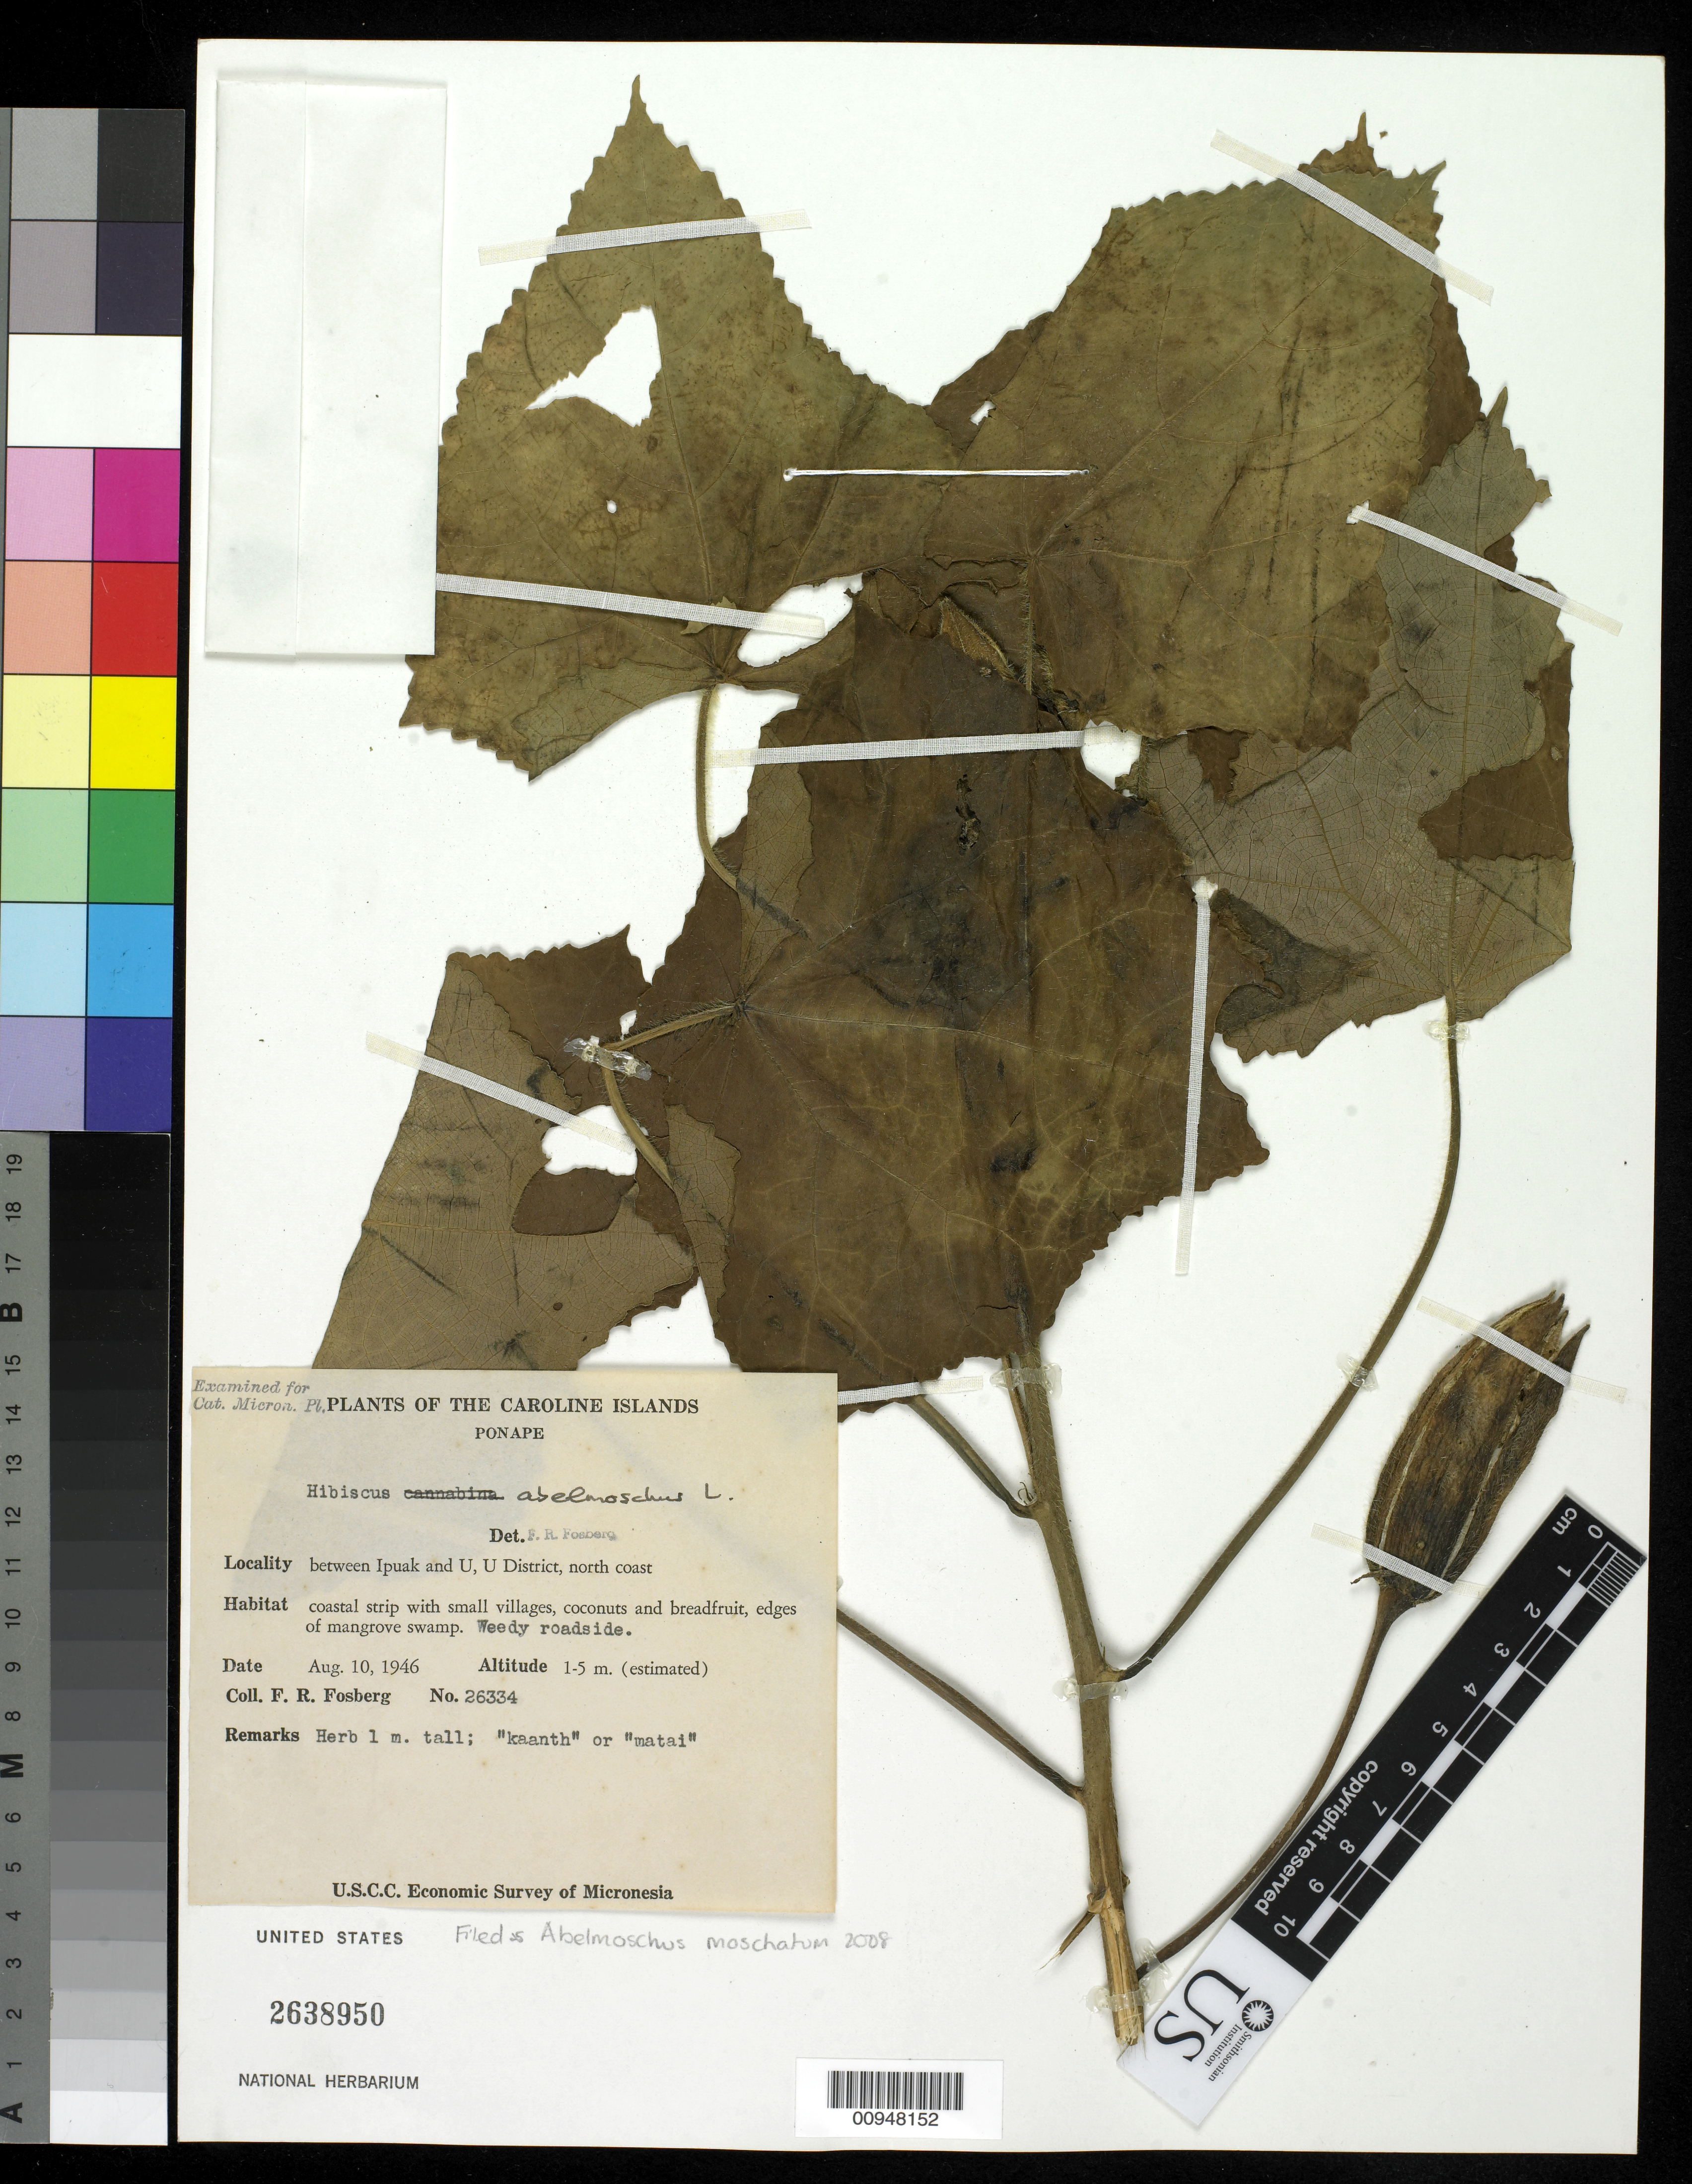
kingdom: Plantae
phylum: Tracheophyta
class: Magnoliopsida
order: Malvales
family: Malvaceae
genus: Abelmoschus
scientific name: Abelmoschus moschatus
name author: Medik.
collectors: F. R. Fosberg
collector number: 26334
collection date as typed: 10 Aug 1946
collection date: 1946-08-10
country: Micronesia, Federated States of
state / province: Pohnpei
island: Pohnpei [Ponape]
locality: Between Ipuak and U, U District, N coast.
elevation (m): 1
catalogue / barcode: US 2638950